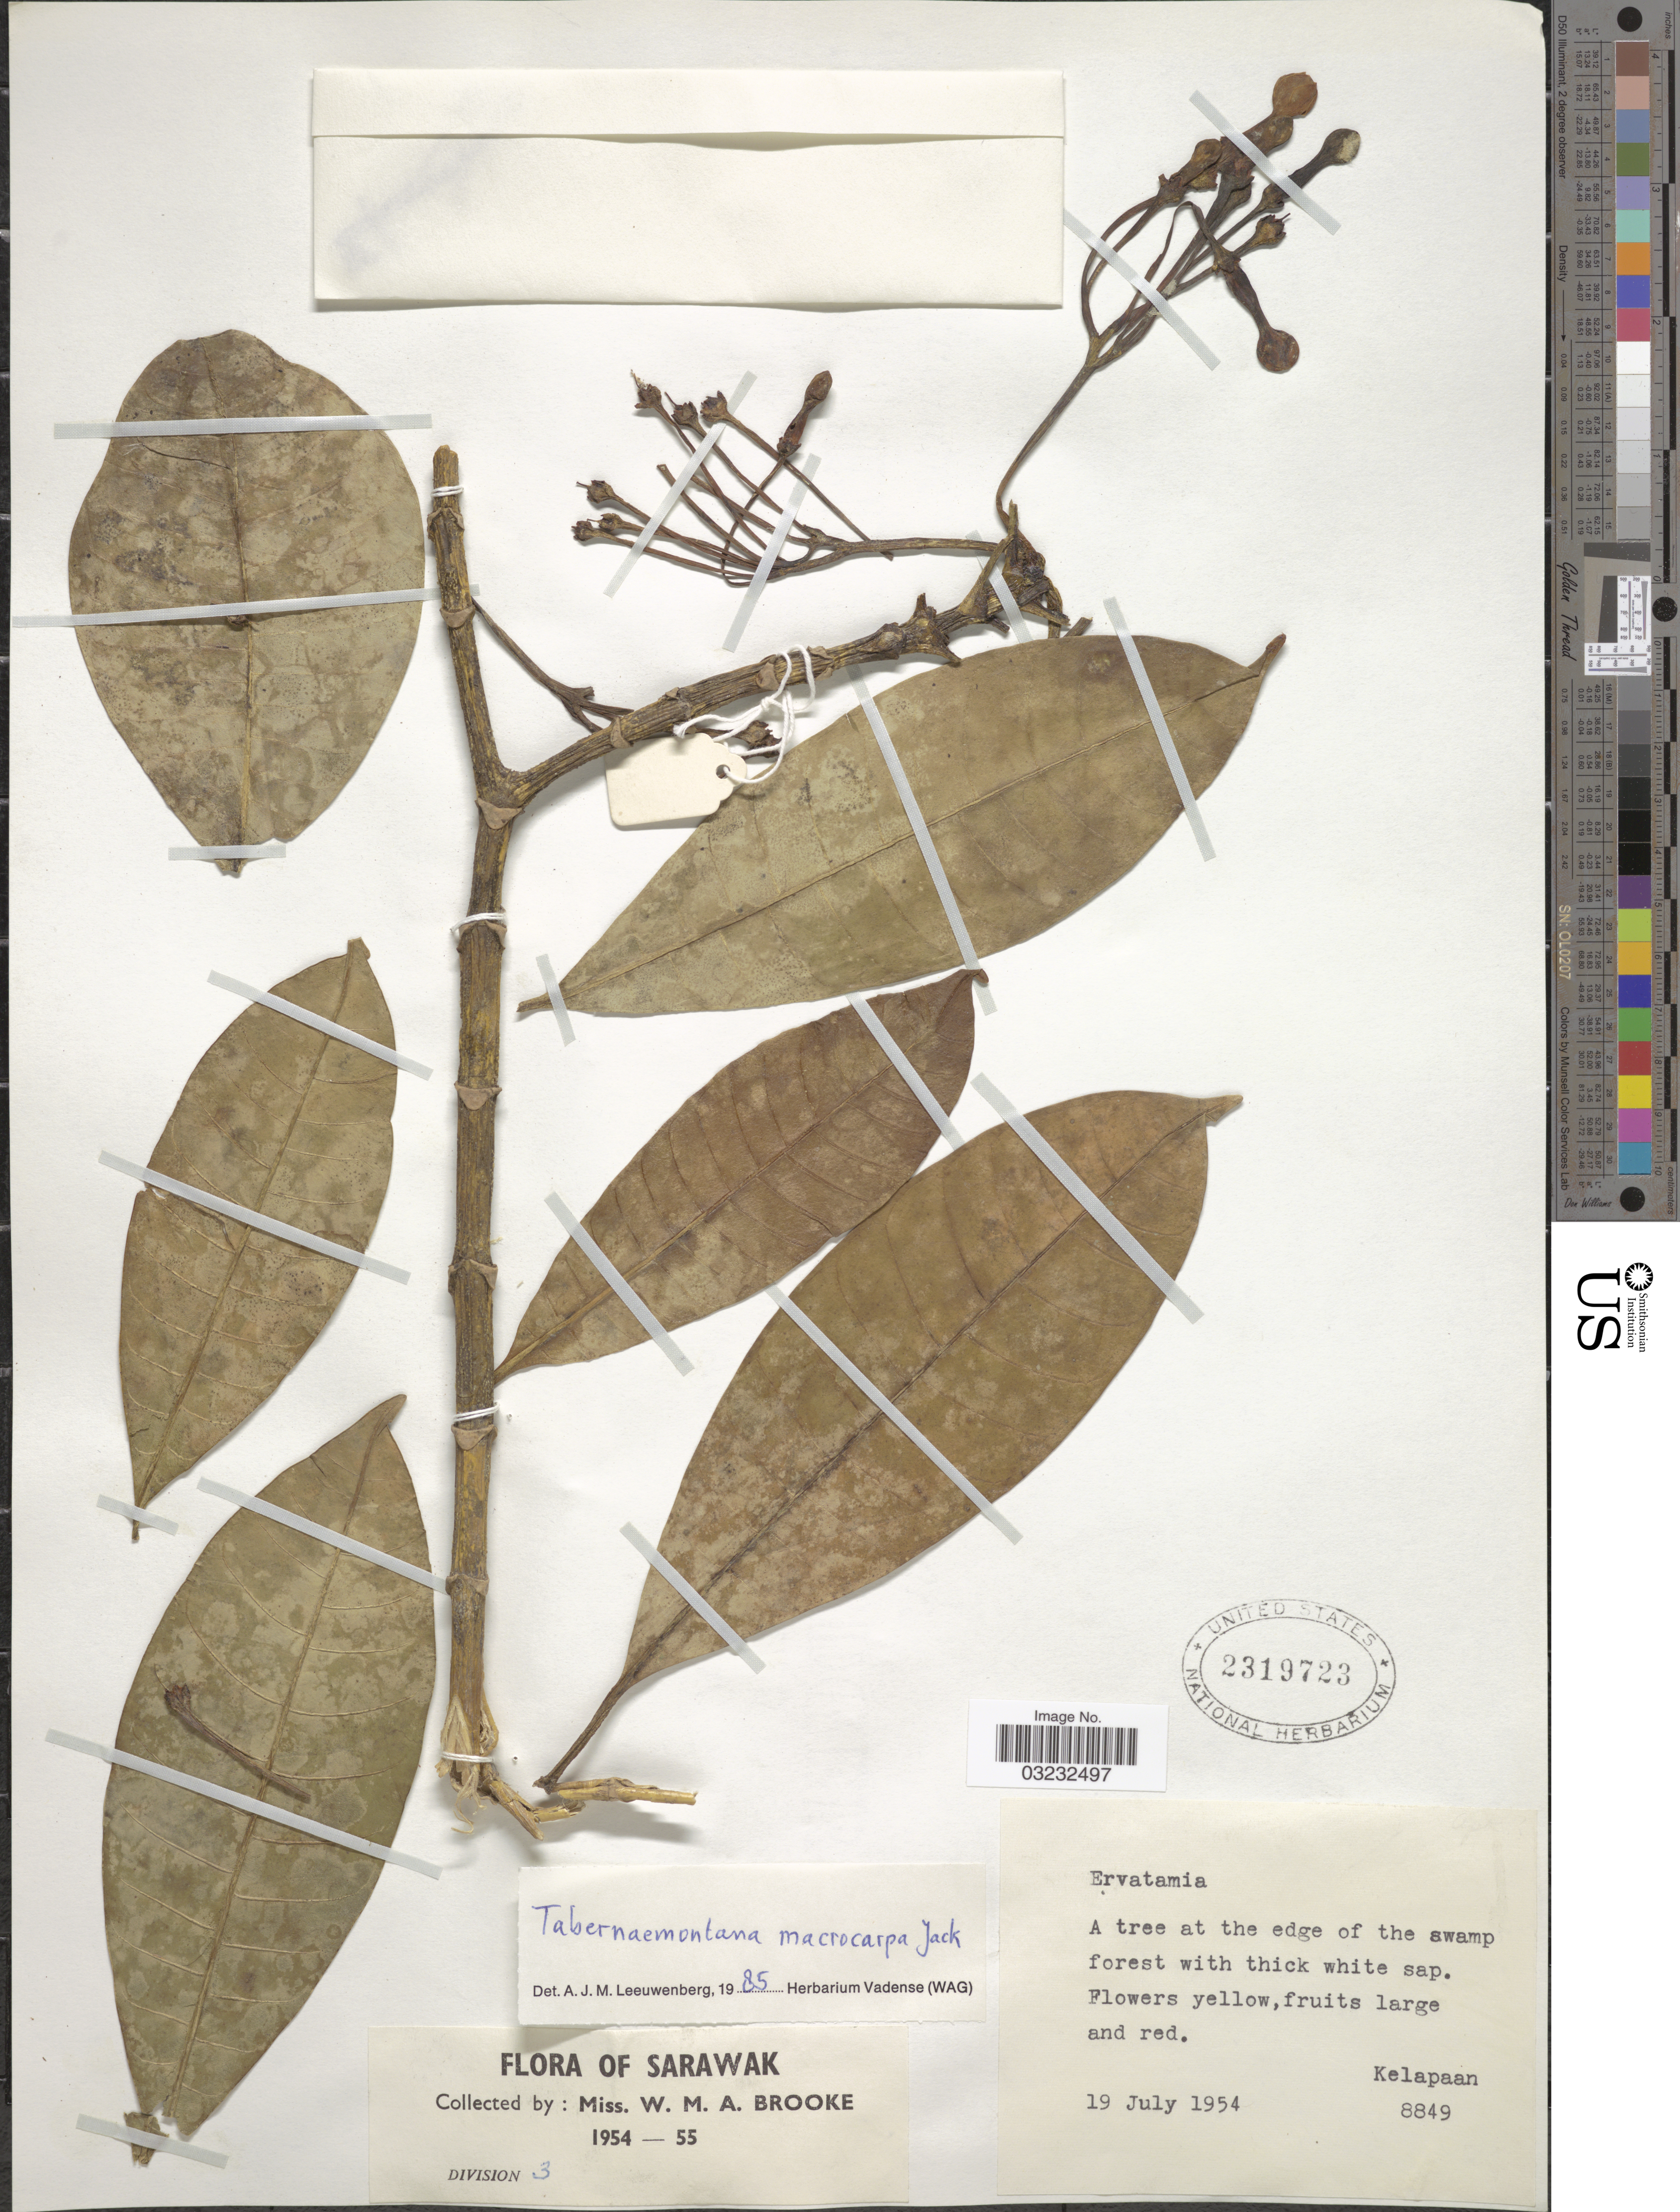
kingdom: Plantae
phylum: Tracheophyta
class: Magnoliopsida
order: Gentianales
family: Apocynaceae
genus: Tabernaemontana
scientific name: Tabernaemontana macrocarpa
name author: Jack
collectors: W. Brooke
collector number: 8849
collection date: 1954-07-19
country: Malaysia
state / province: Sarawak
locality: Kelapaan.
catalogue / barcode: US 2319723